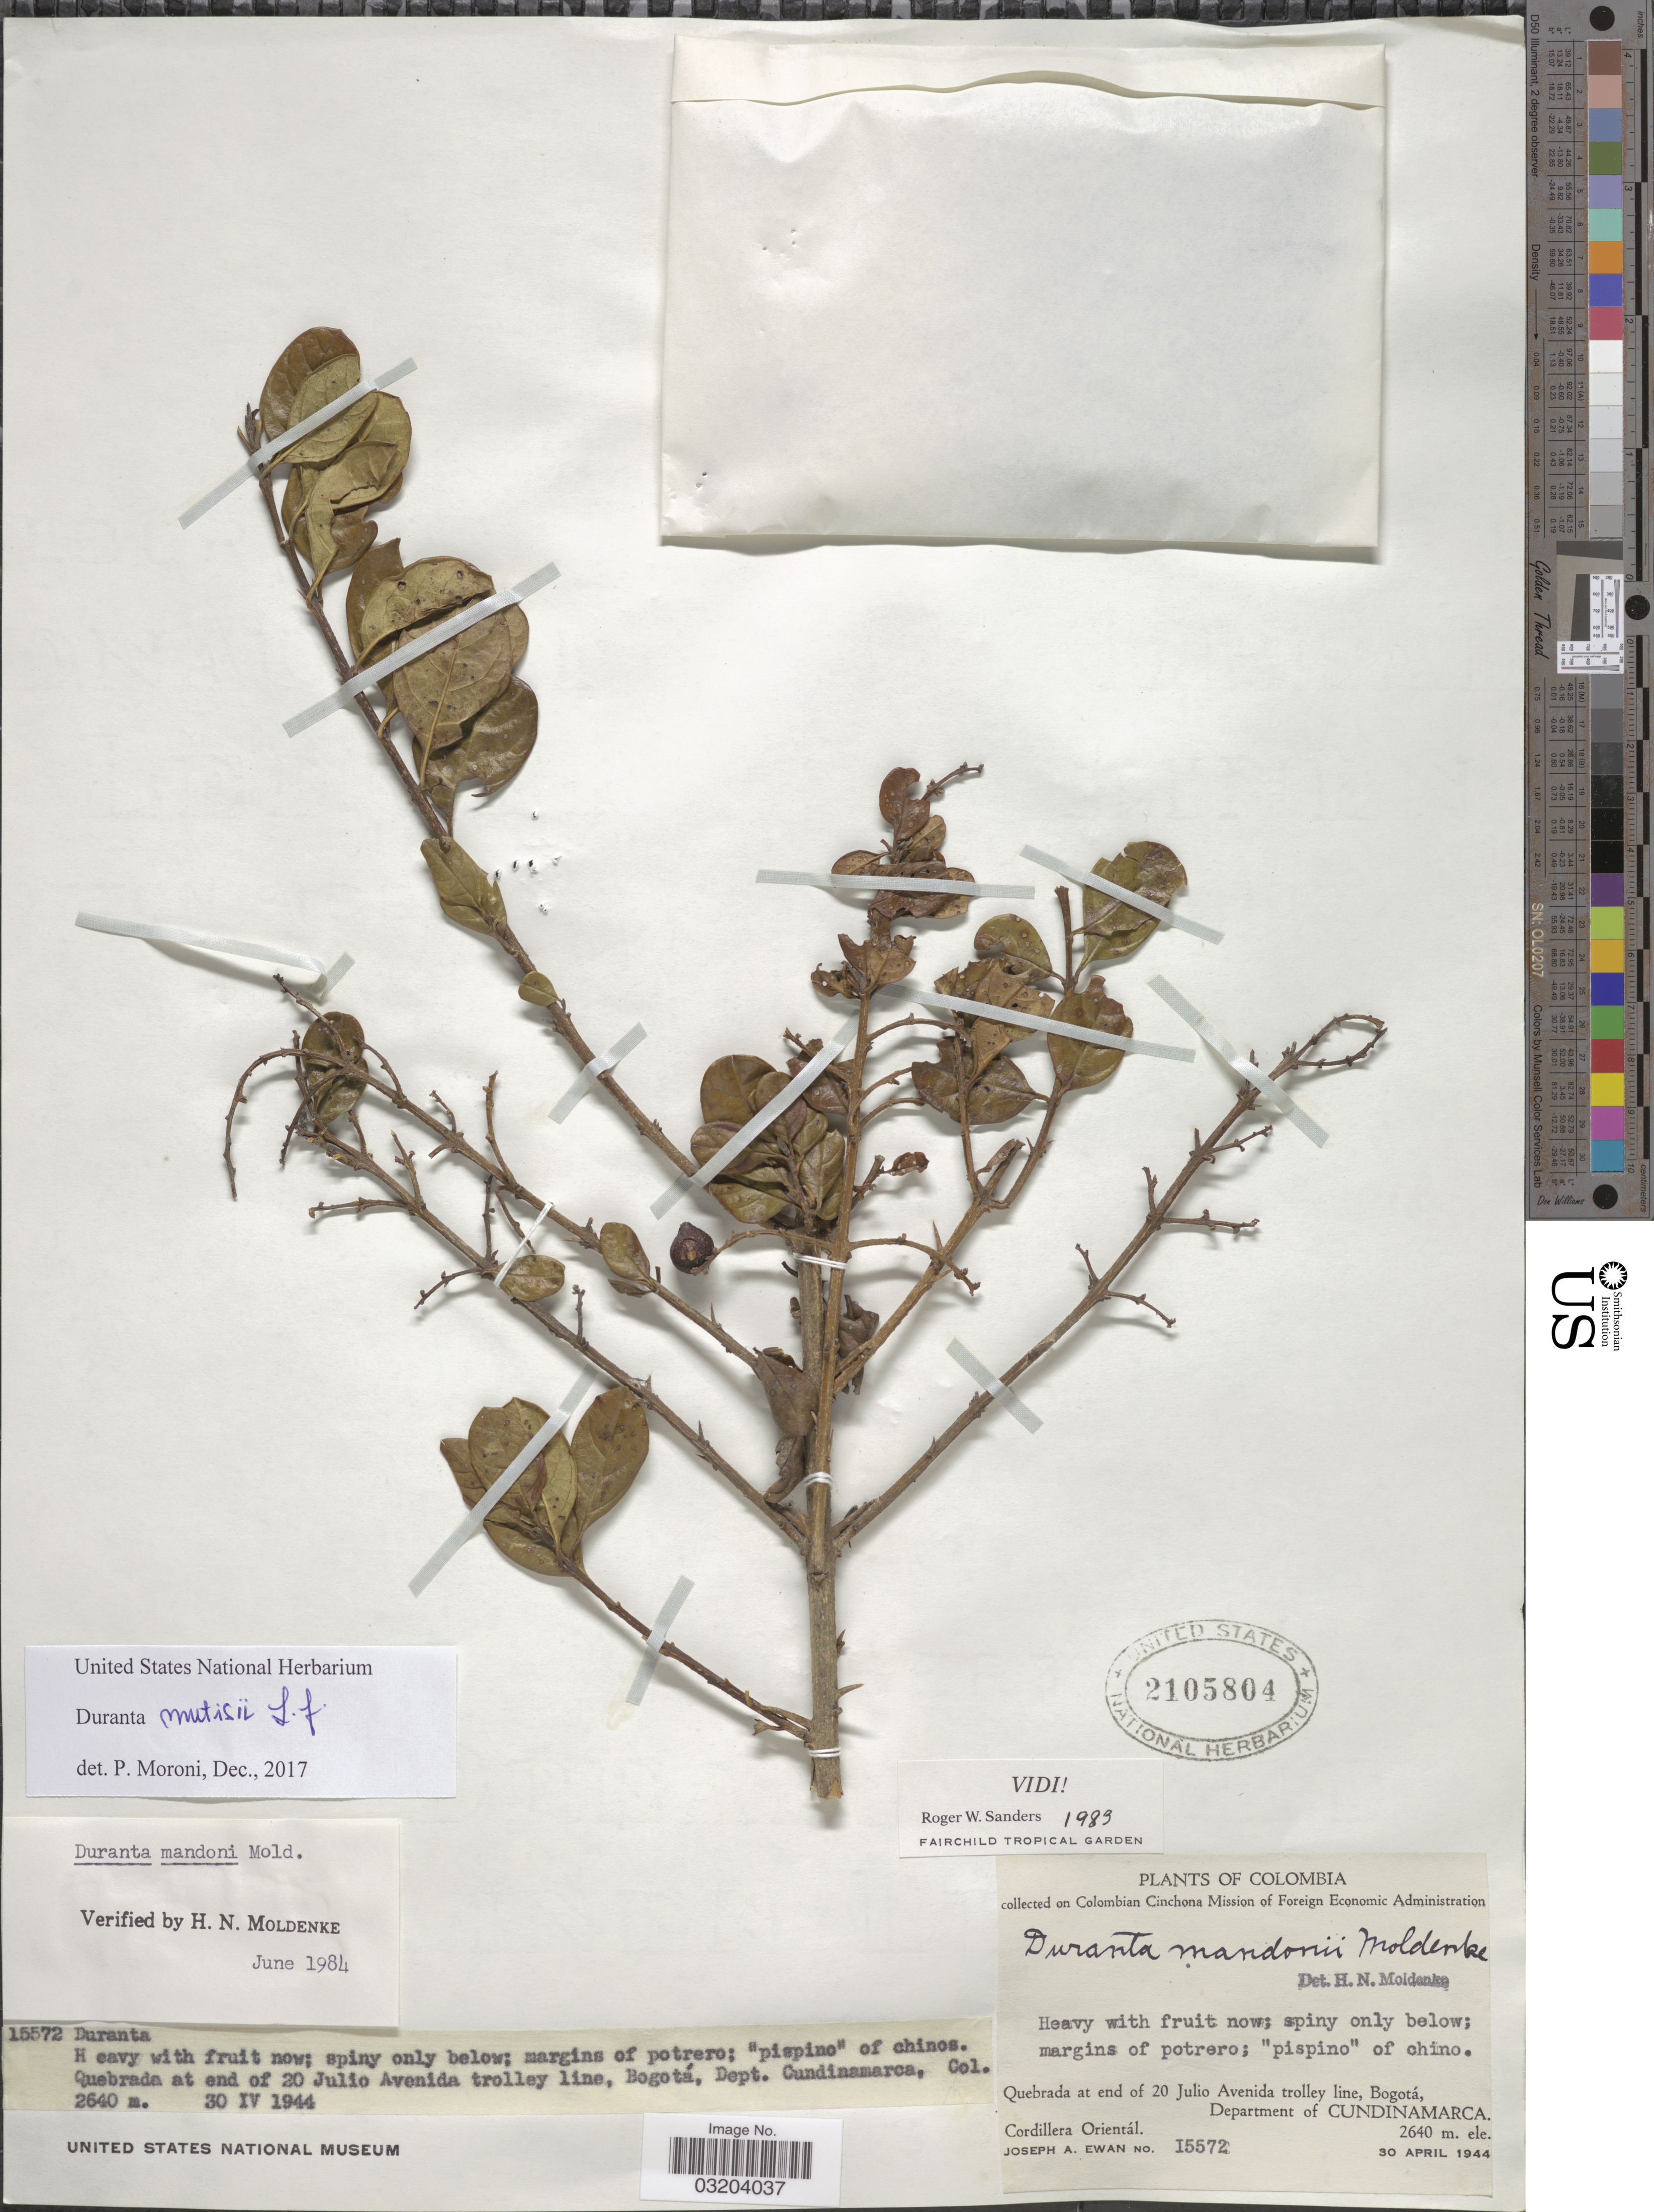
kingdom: Plantae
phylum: Tracheophyta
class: Magnoliopsida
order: Lamiales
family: Verbenaceae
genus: Duranta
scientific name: Duranta mutisii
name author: L. f.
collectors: J. A. Ewan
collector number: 15572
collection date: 1944-04-30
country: Colombia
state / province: Cundinamarca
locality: Quebrada at end of 20 Julio Avenida trolley line, Bogotá, Department of Cundinamarca. Cordillera Orientál.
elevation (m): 2640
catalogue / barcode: US 2105804